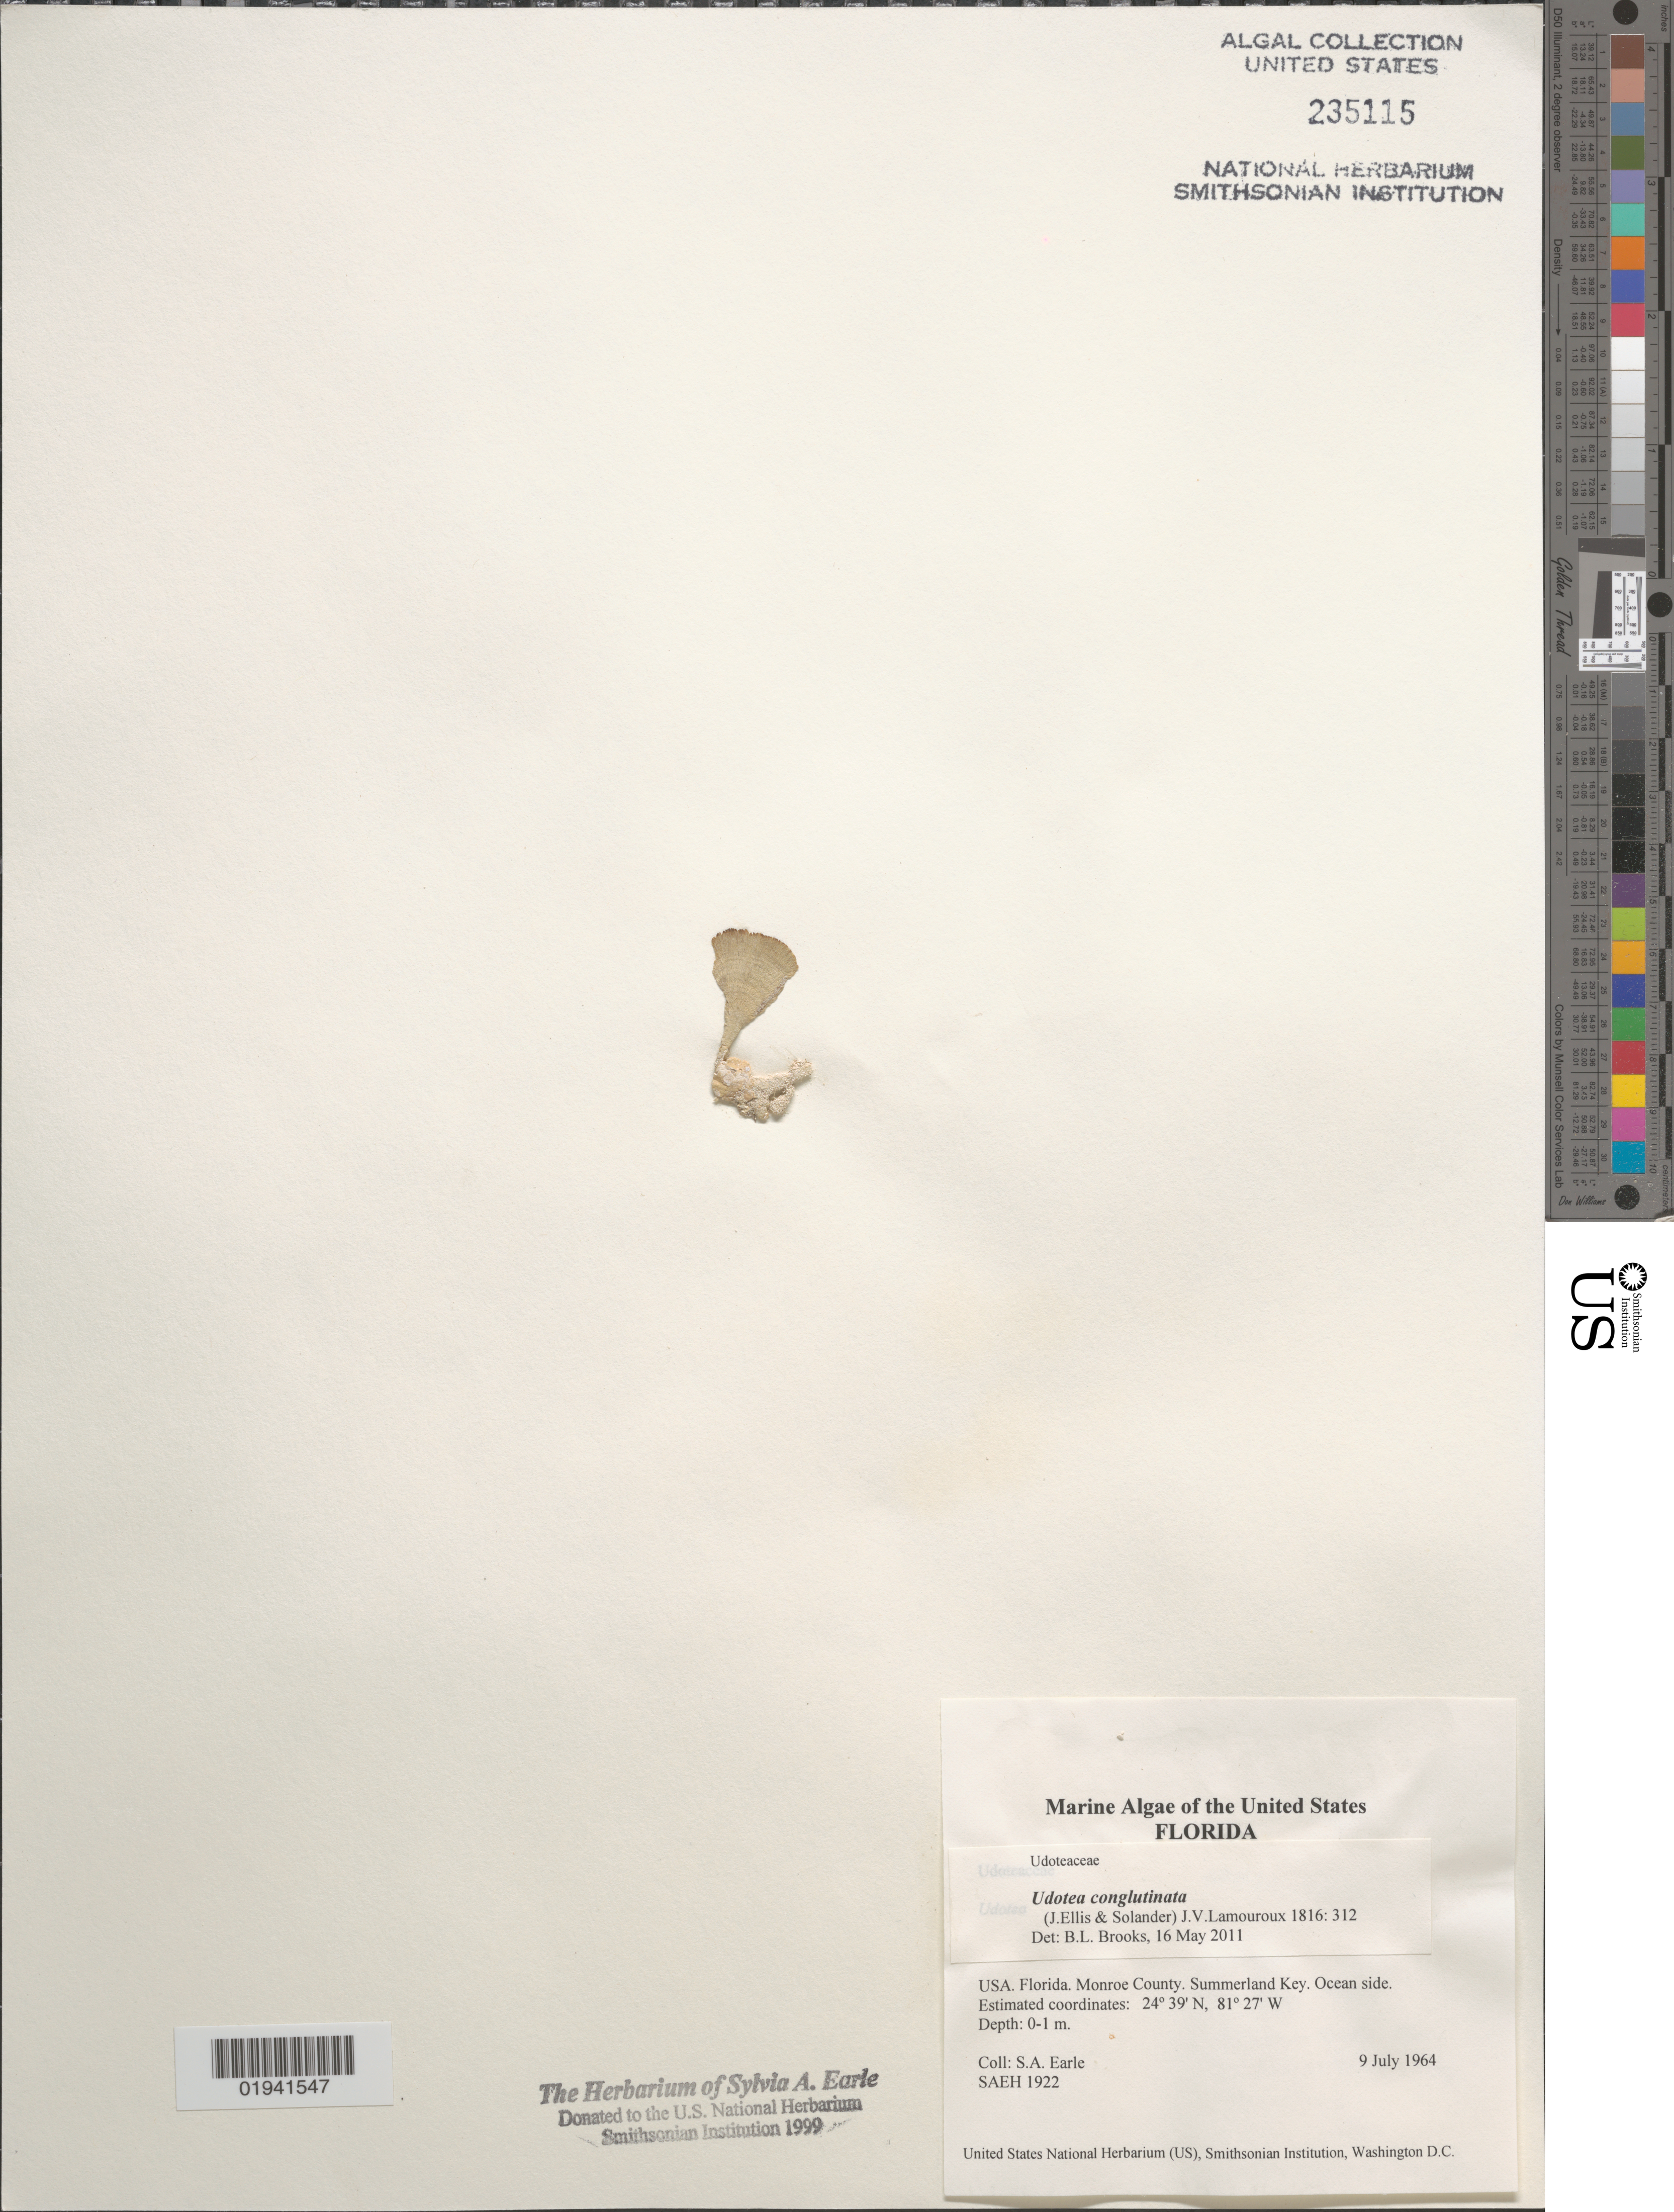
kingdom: Plantae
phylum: Chlorophyta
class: Ulvophyceae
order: Bryopsidales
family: Udoteaceae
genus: Udotea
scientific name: Udotea conglutinata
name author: (Ellis & Sol.) J.V.Lamouroux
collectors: S. A. Earle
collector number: SAEH1922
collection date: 1964-07-09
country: United States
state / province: Florida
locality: Monroe County. Summerland Key. Ocean side.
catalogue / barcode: US 235115